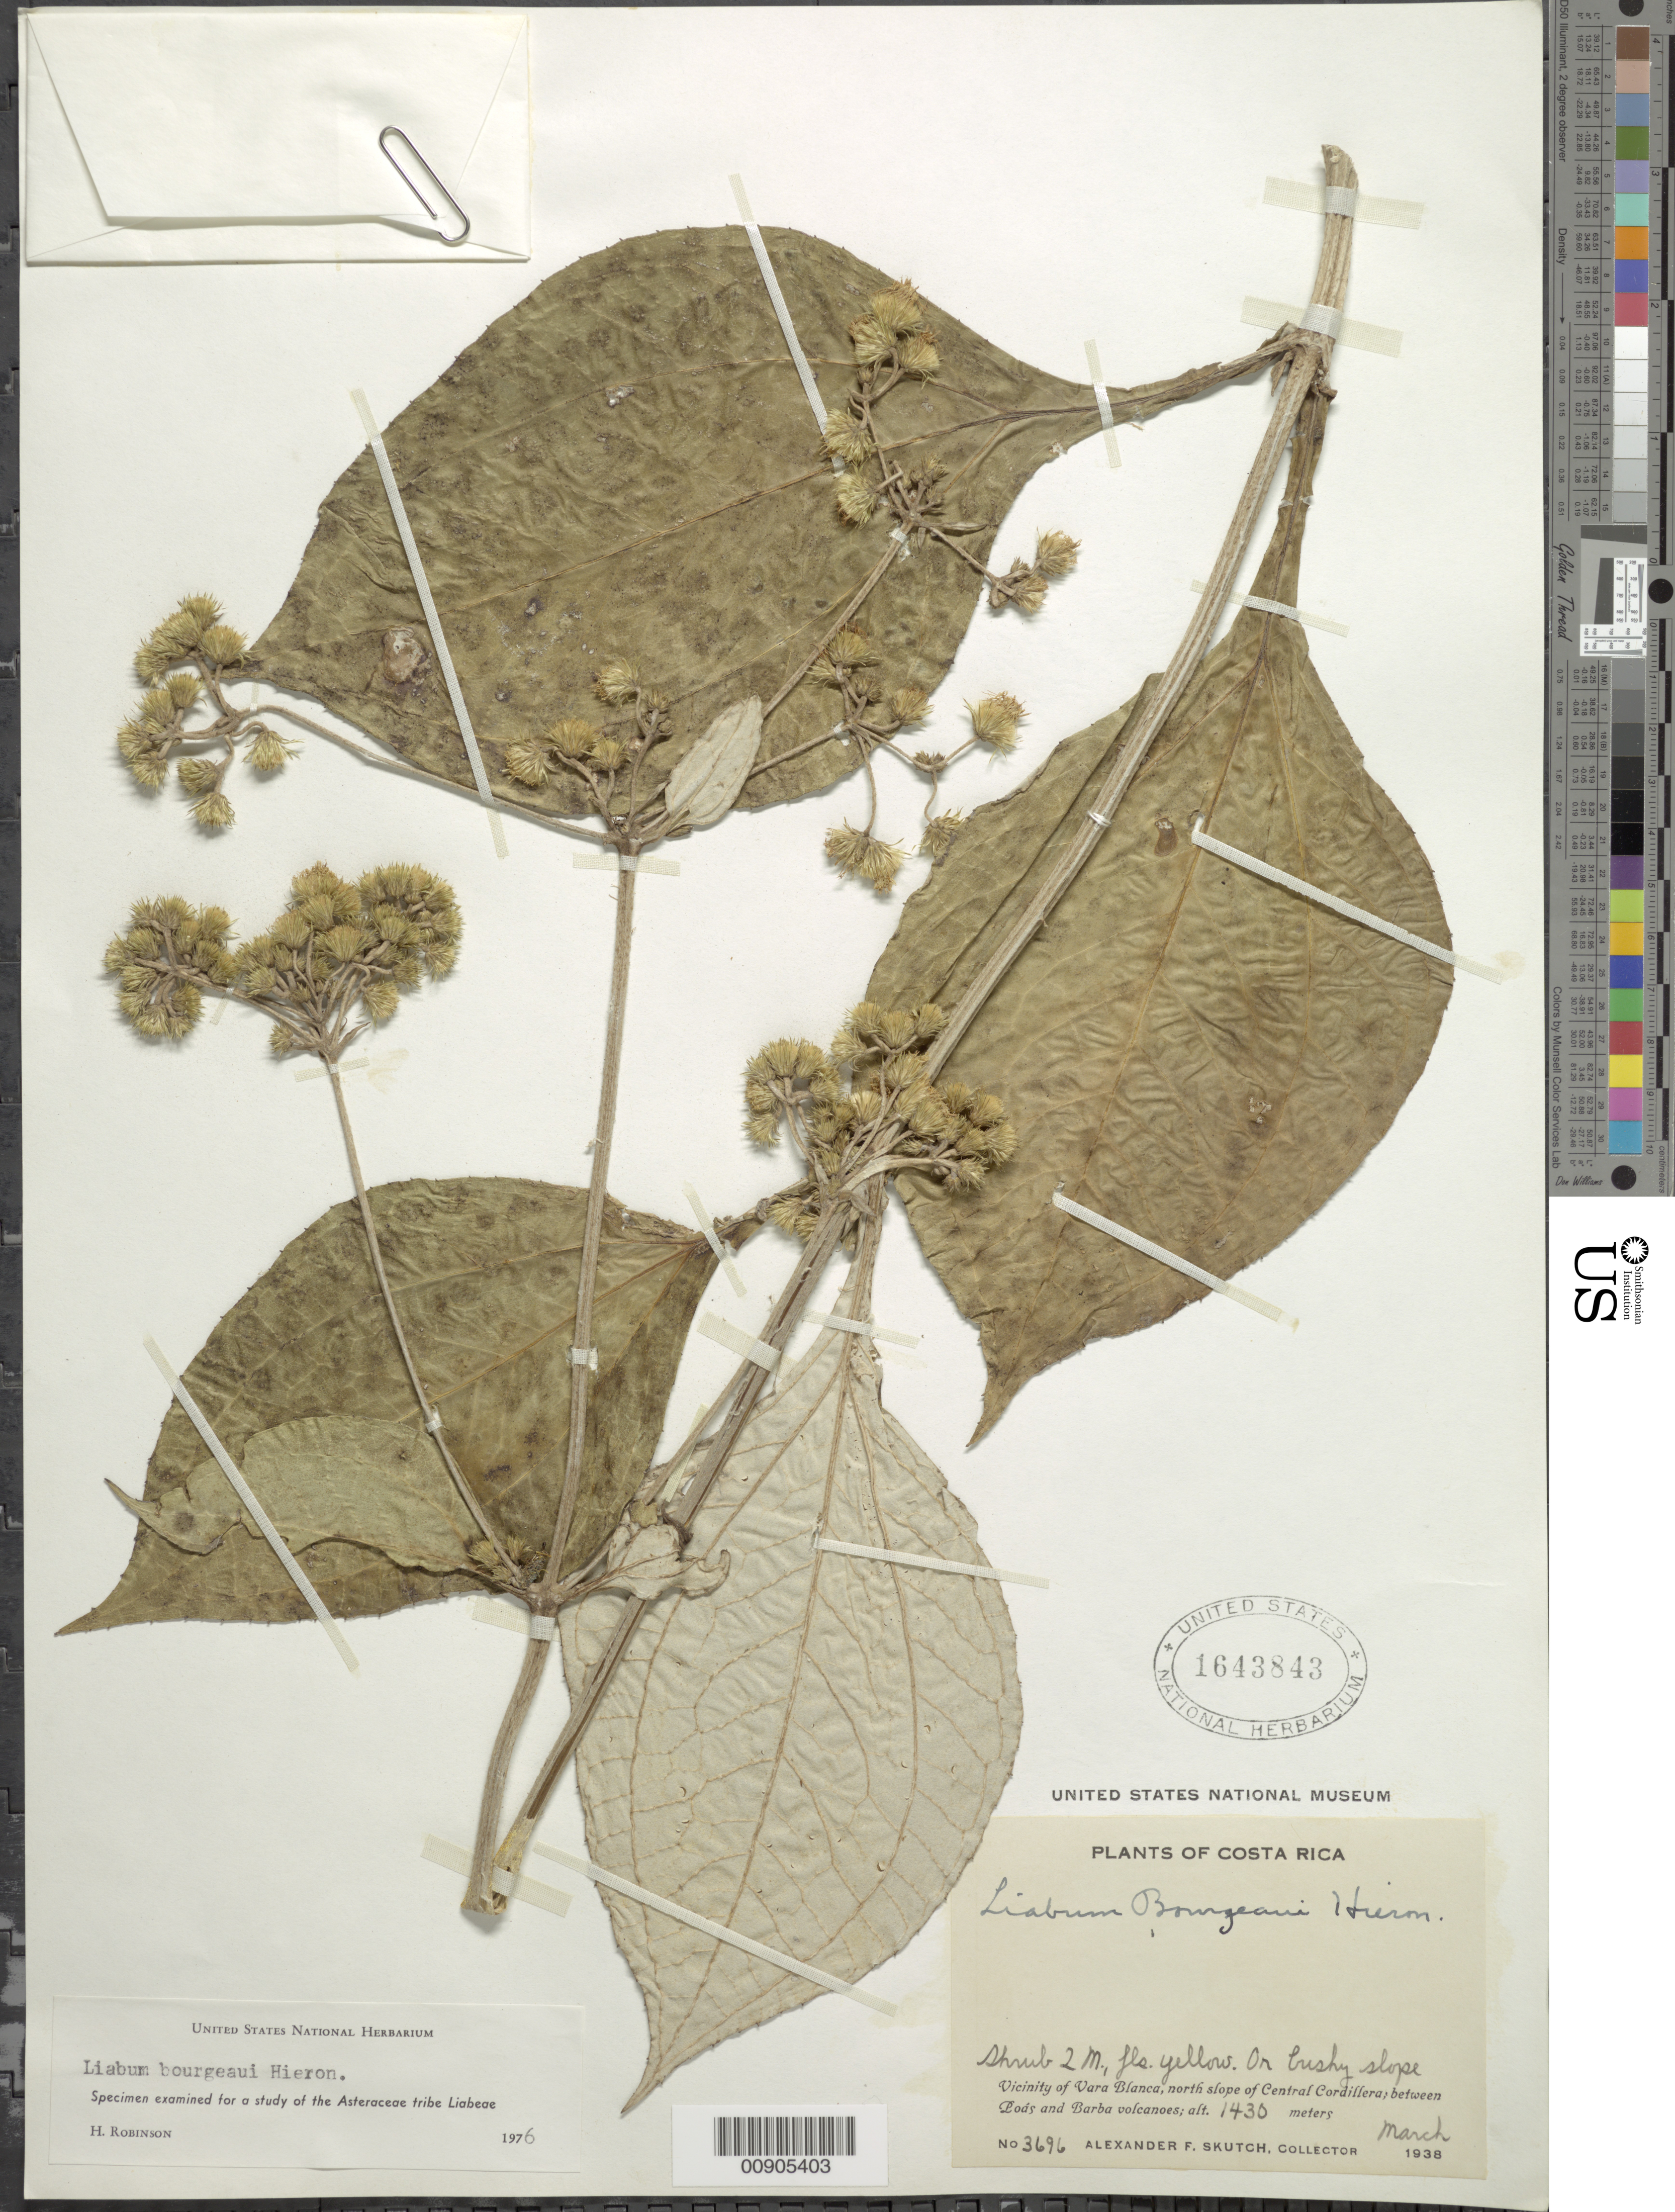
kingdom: Plantae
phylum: Tracheophyta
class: Magnoliopsida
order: Asterales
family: Asteraceae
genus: Liabum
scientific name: Liabum bourgeaui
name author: Hieron.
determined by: Robinson, Harold E., (US)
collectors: A. F. Skutch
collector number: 3696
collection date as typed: March 1938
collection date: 1938-03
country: Costa Rica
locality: Vara Blanca vicinity, north slope of Central Cordillera, between Poas and Barba volcanoes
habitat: Brushy slope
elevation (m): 1430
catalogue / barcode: US 1643843